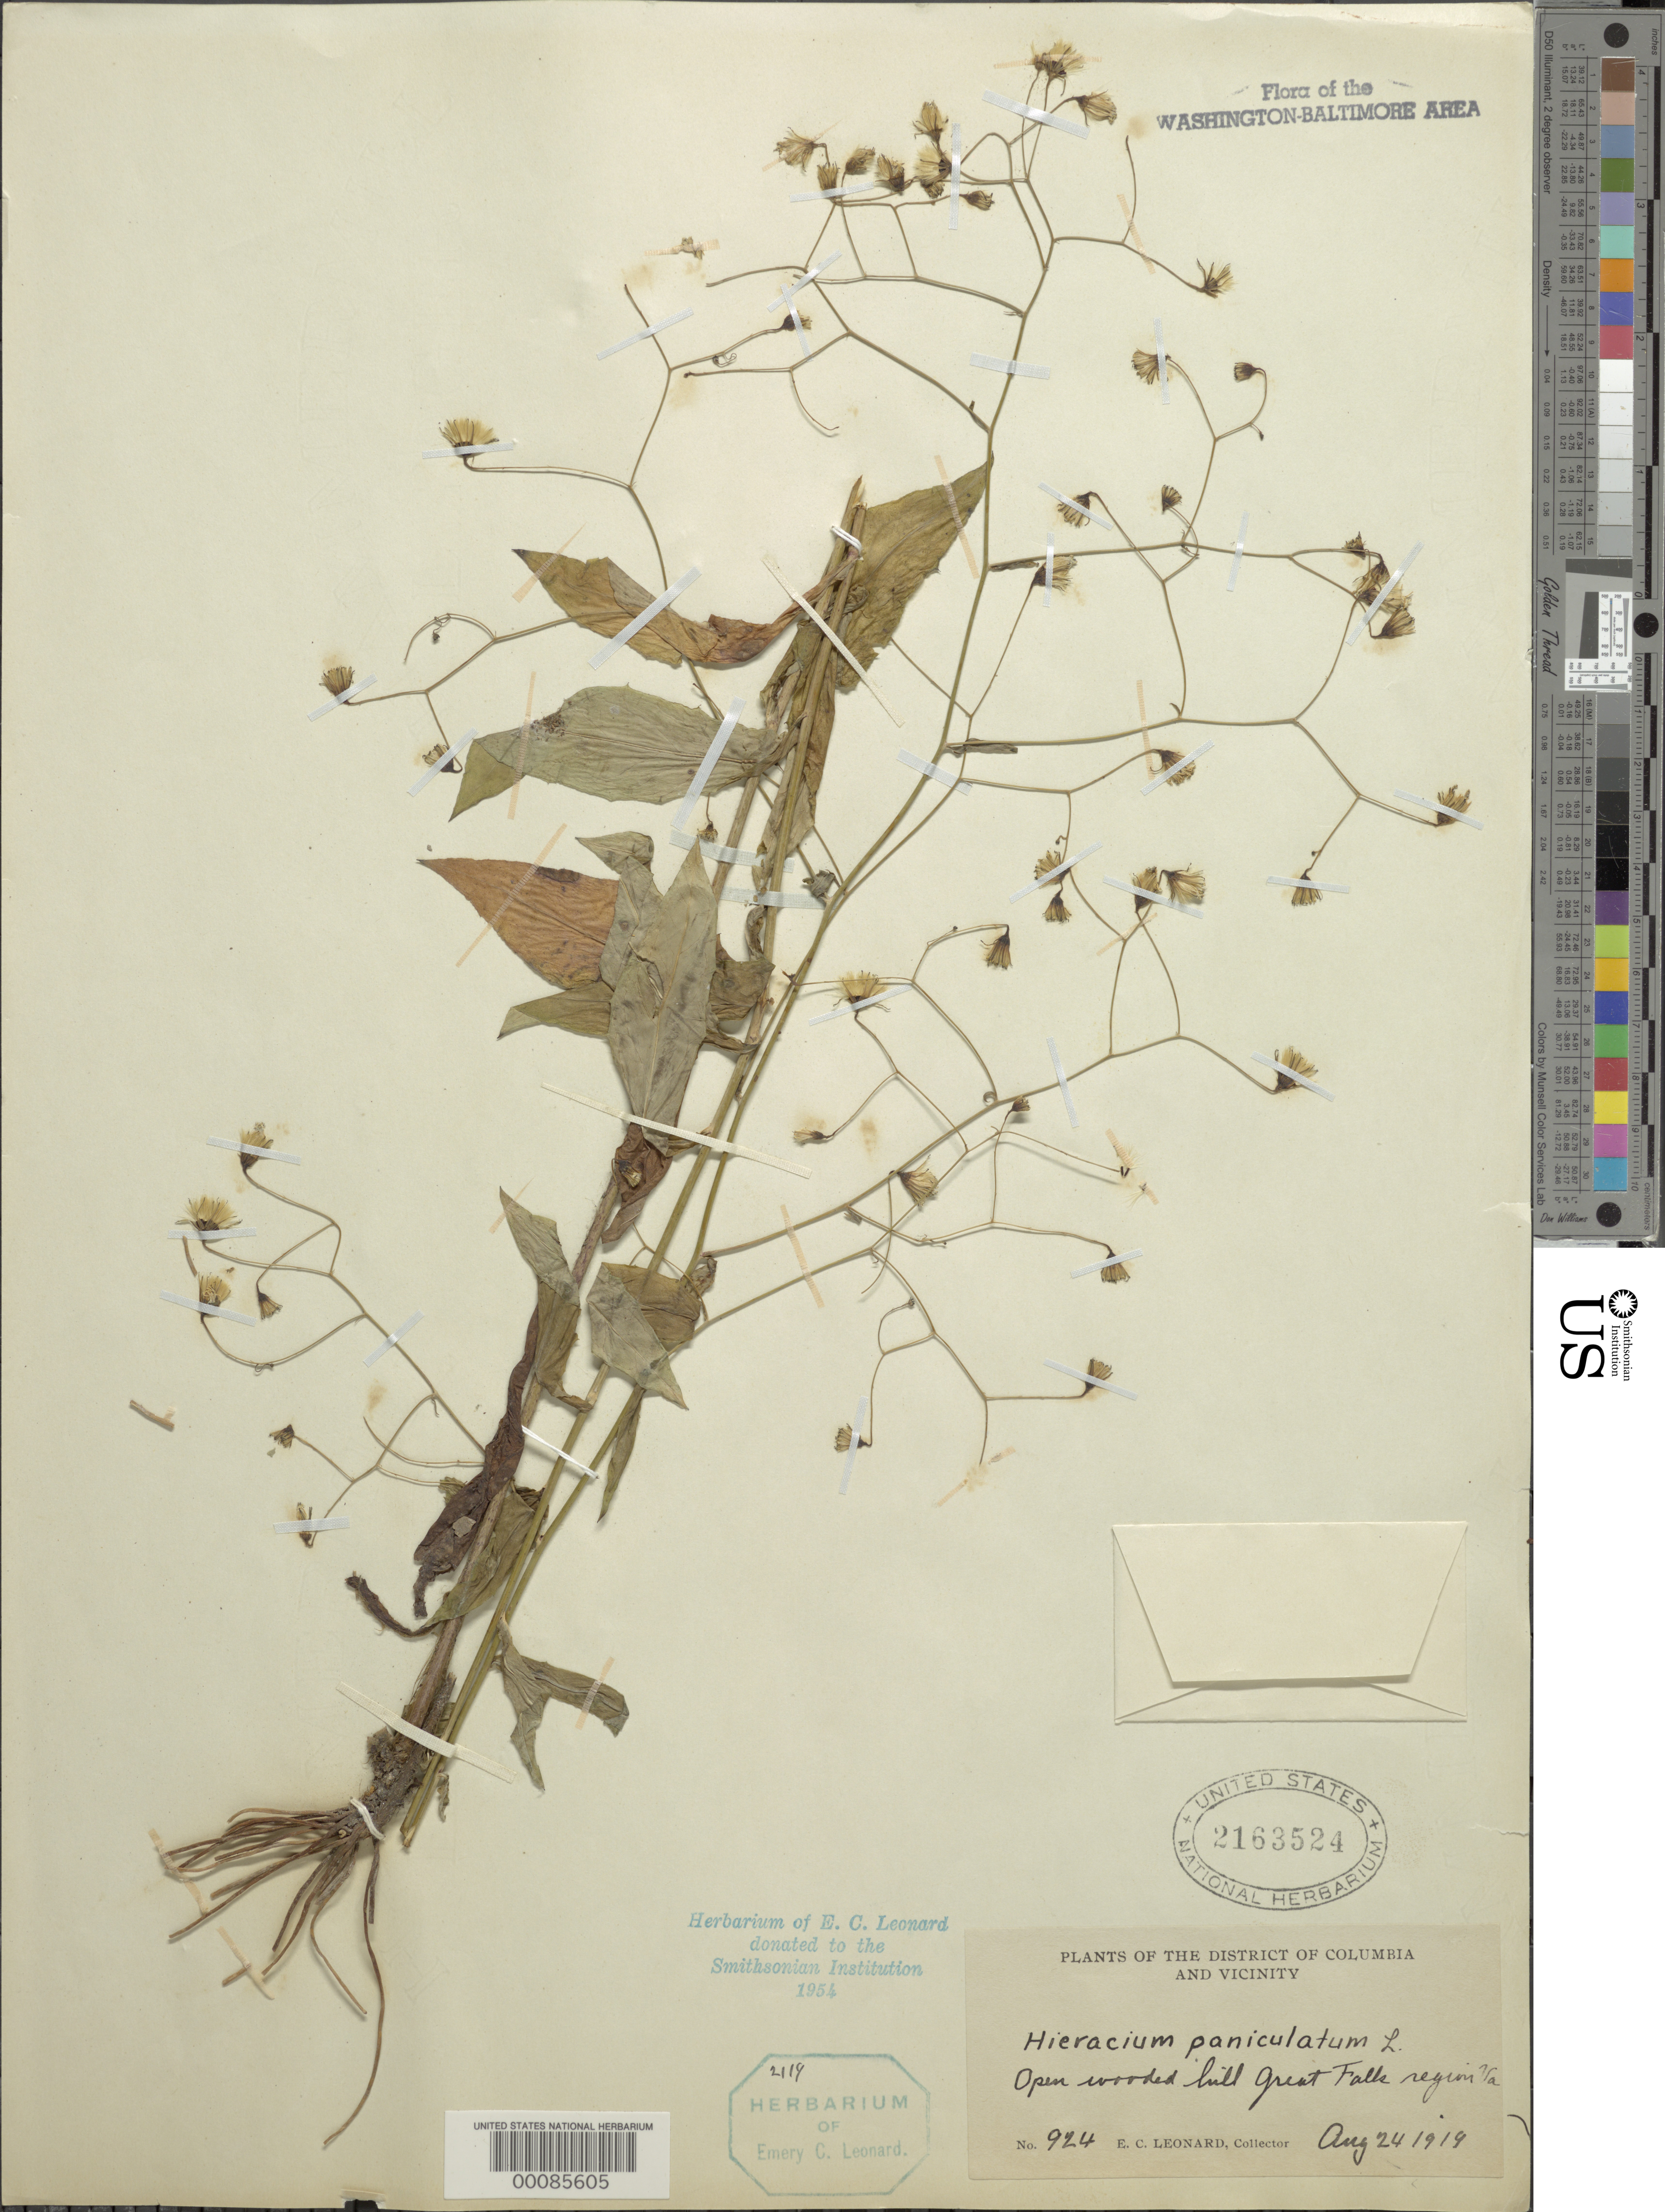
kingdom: Plantae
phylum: Tracheophyta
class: Magnoliopsida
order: Asterales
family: Asteraceae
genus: Hieracium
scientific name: Hieracium paniculatum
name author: L.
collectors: E. C. Leonard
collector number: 924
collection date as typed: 24 Aug 1919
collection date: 1919-08-24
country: United States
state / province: Virginia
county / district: Fairfax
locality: Great Falls Region C. & O. Canal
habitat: Wooded hill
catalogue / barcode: US 2163524